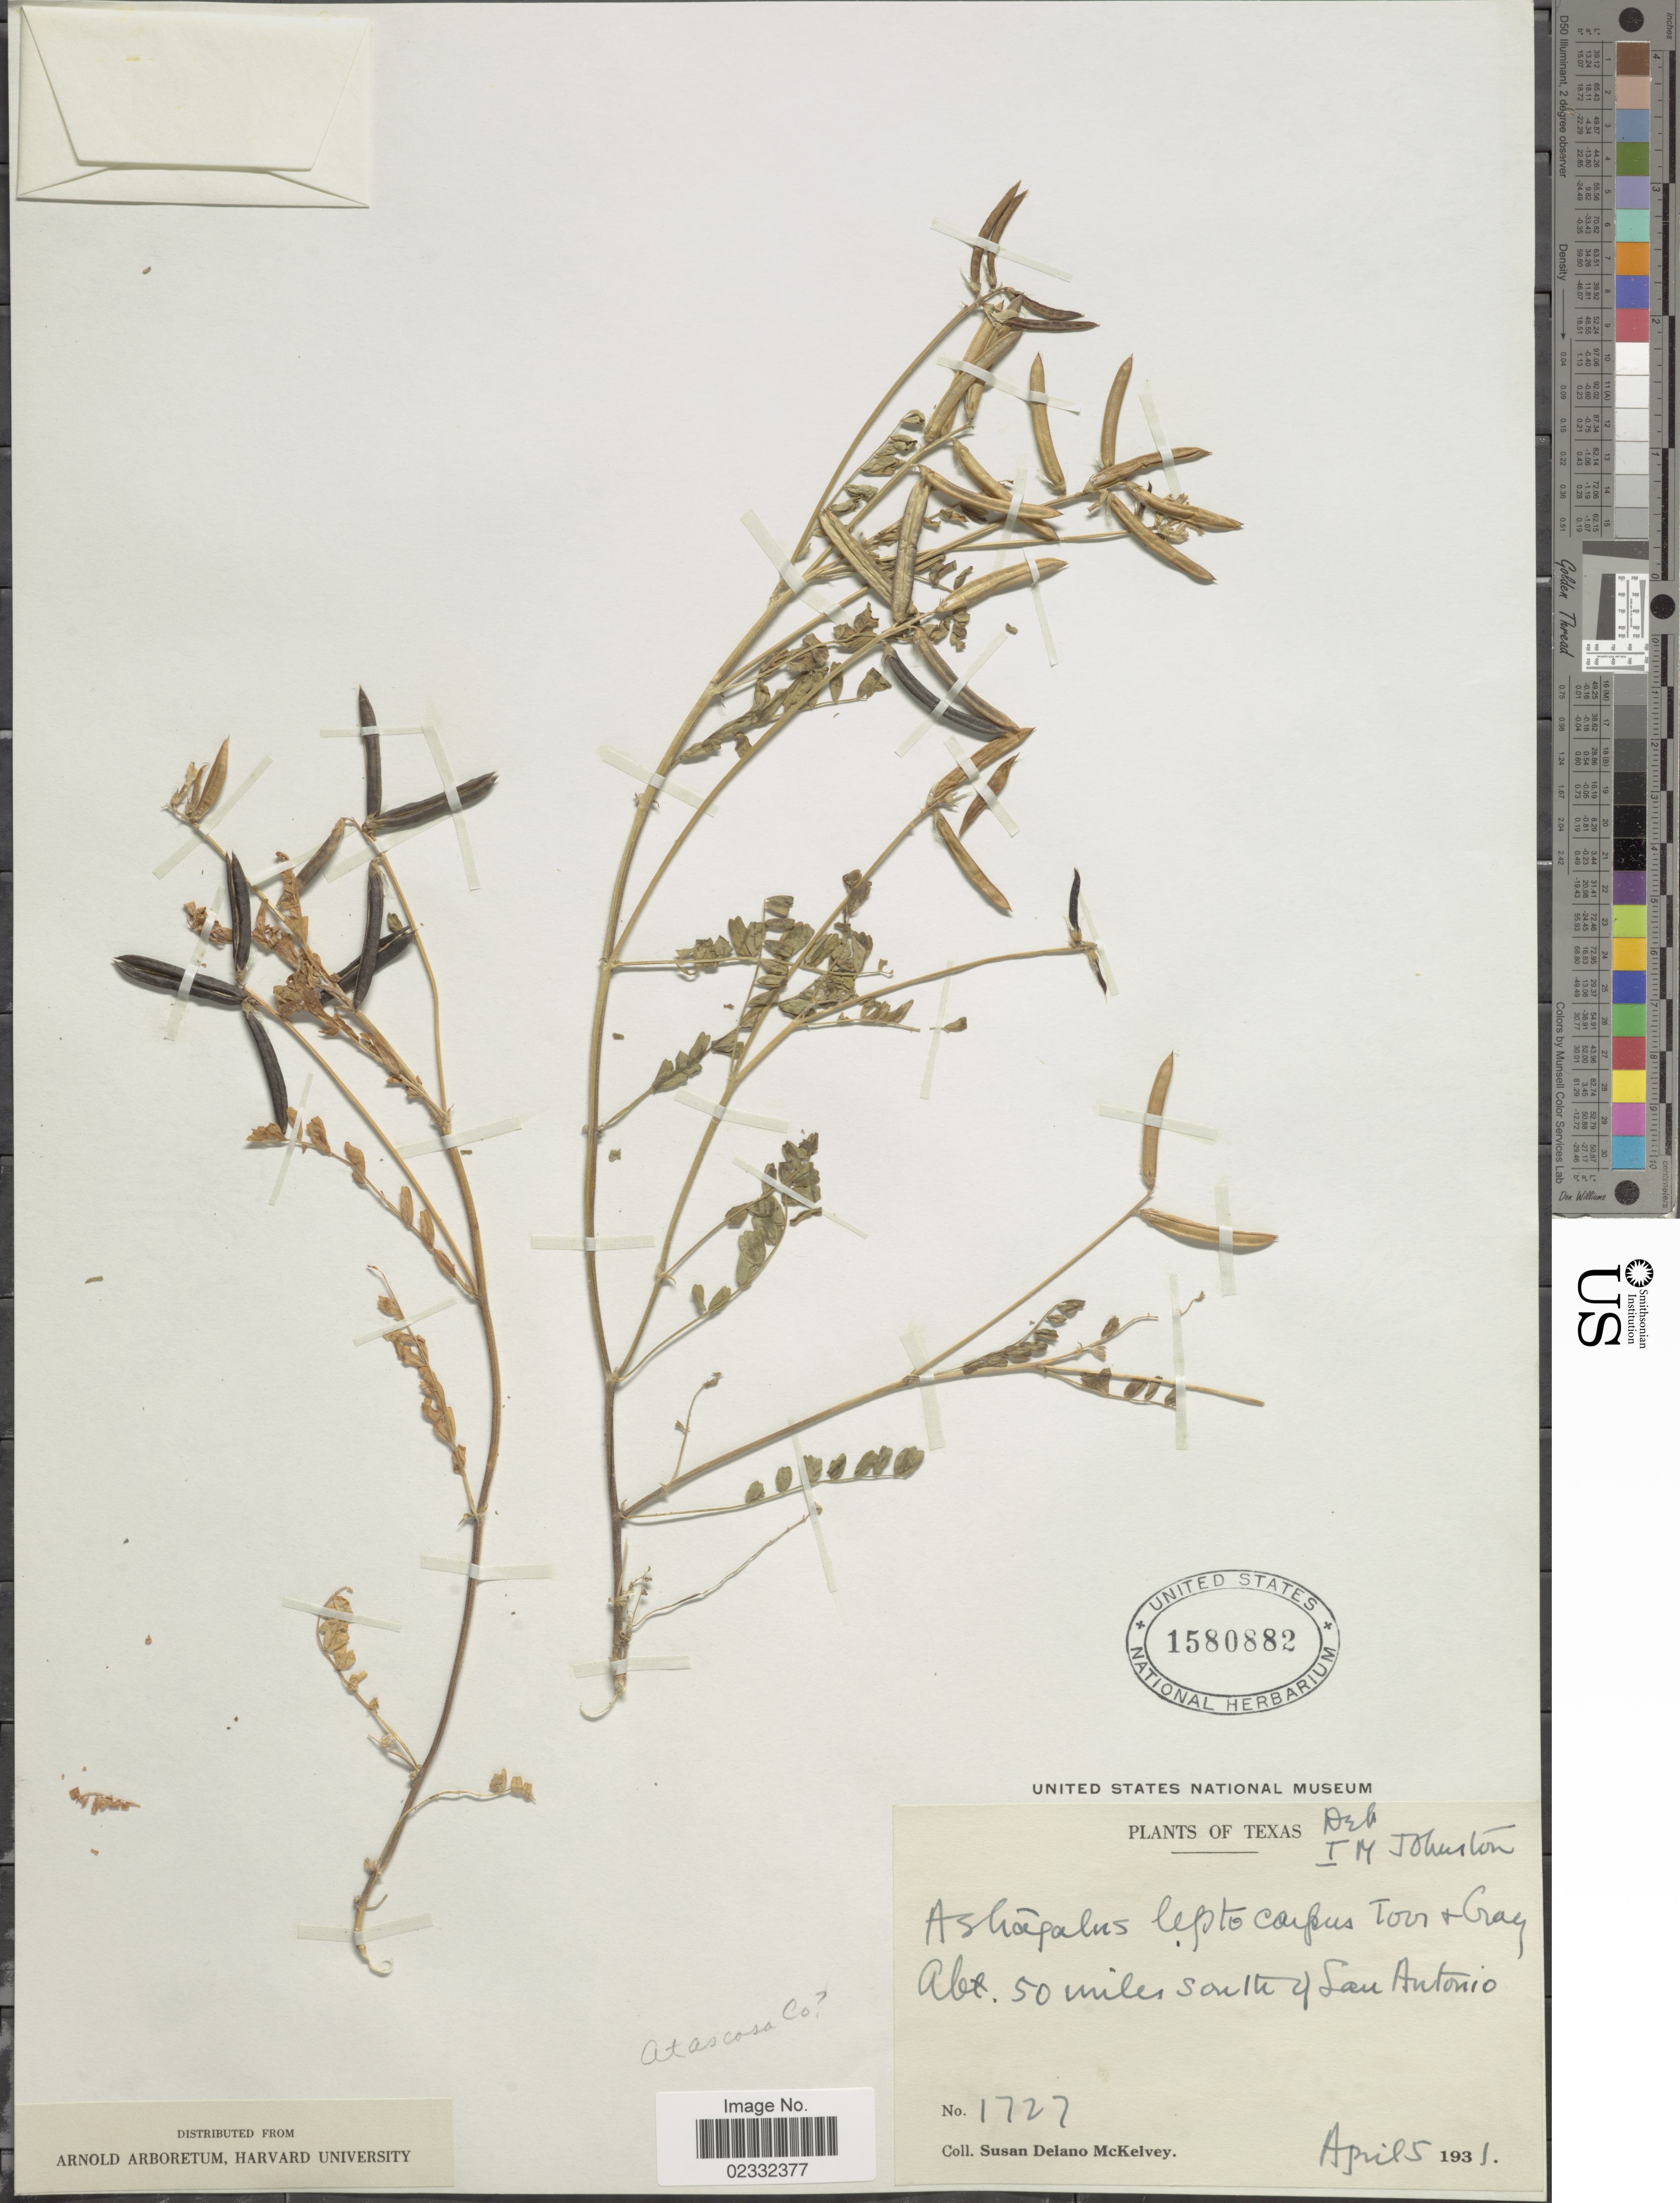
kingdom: Plantae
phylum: Tracheophyta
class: Magnoliopsida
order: Fabales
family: Fabaceae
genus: Astragalus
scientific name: Astragalus leptocarpus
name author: Torr. & A. Gray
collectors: S. A. McKelvey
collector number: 1727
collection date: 1931-04-05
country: United States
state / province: Texas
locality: Abt. 50 miles south of San Antonio. Atascosa Co.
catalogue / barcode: US 1580882